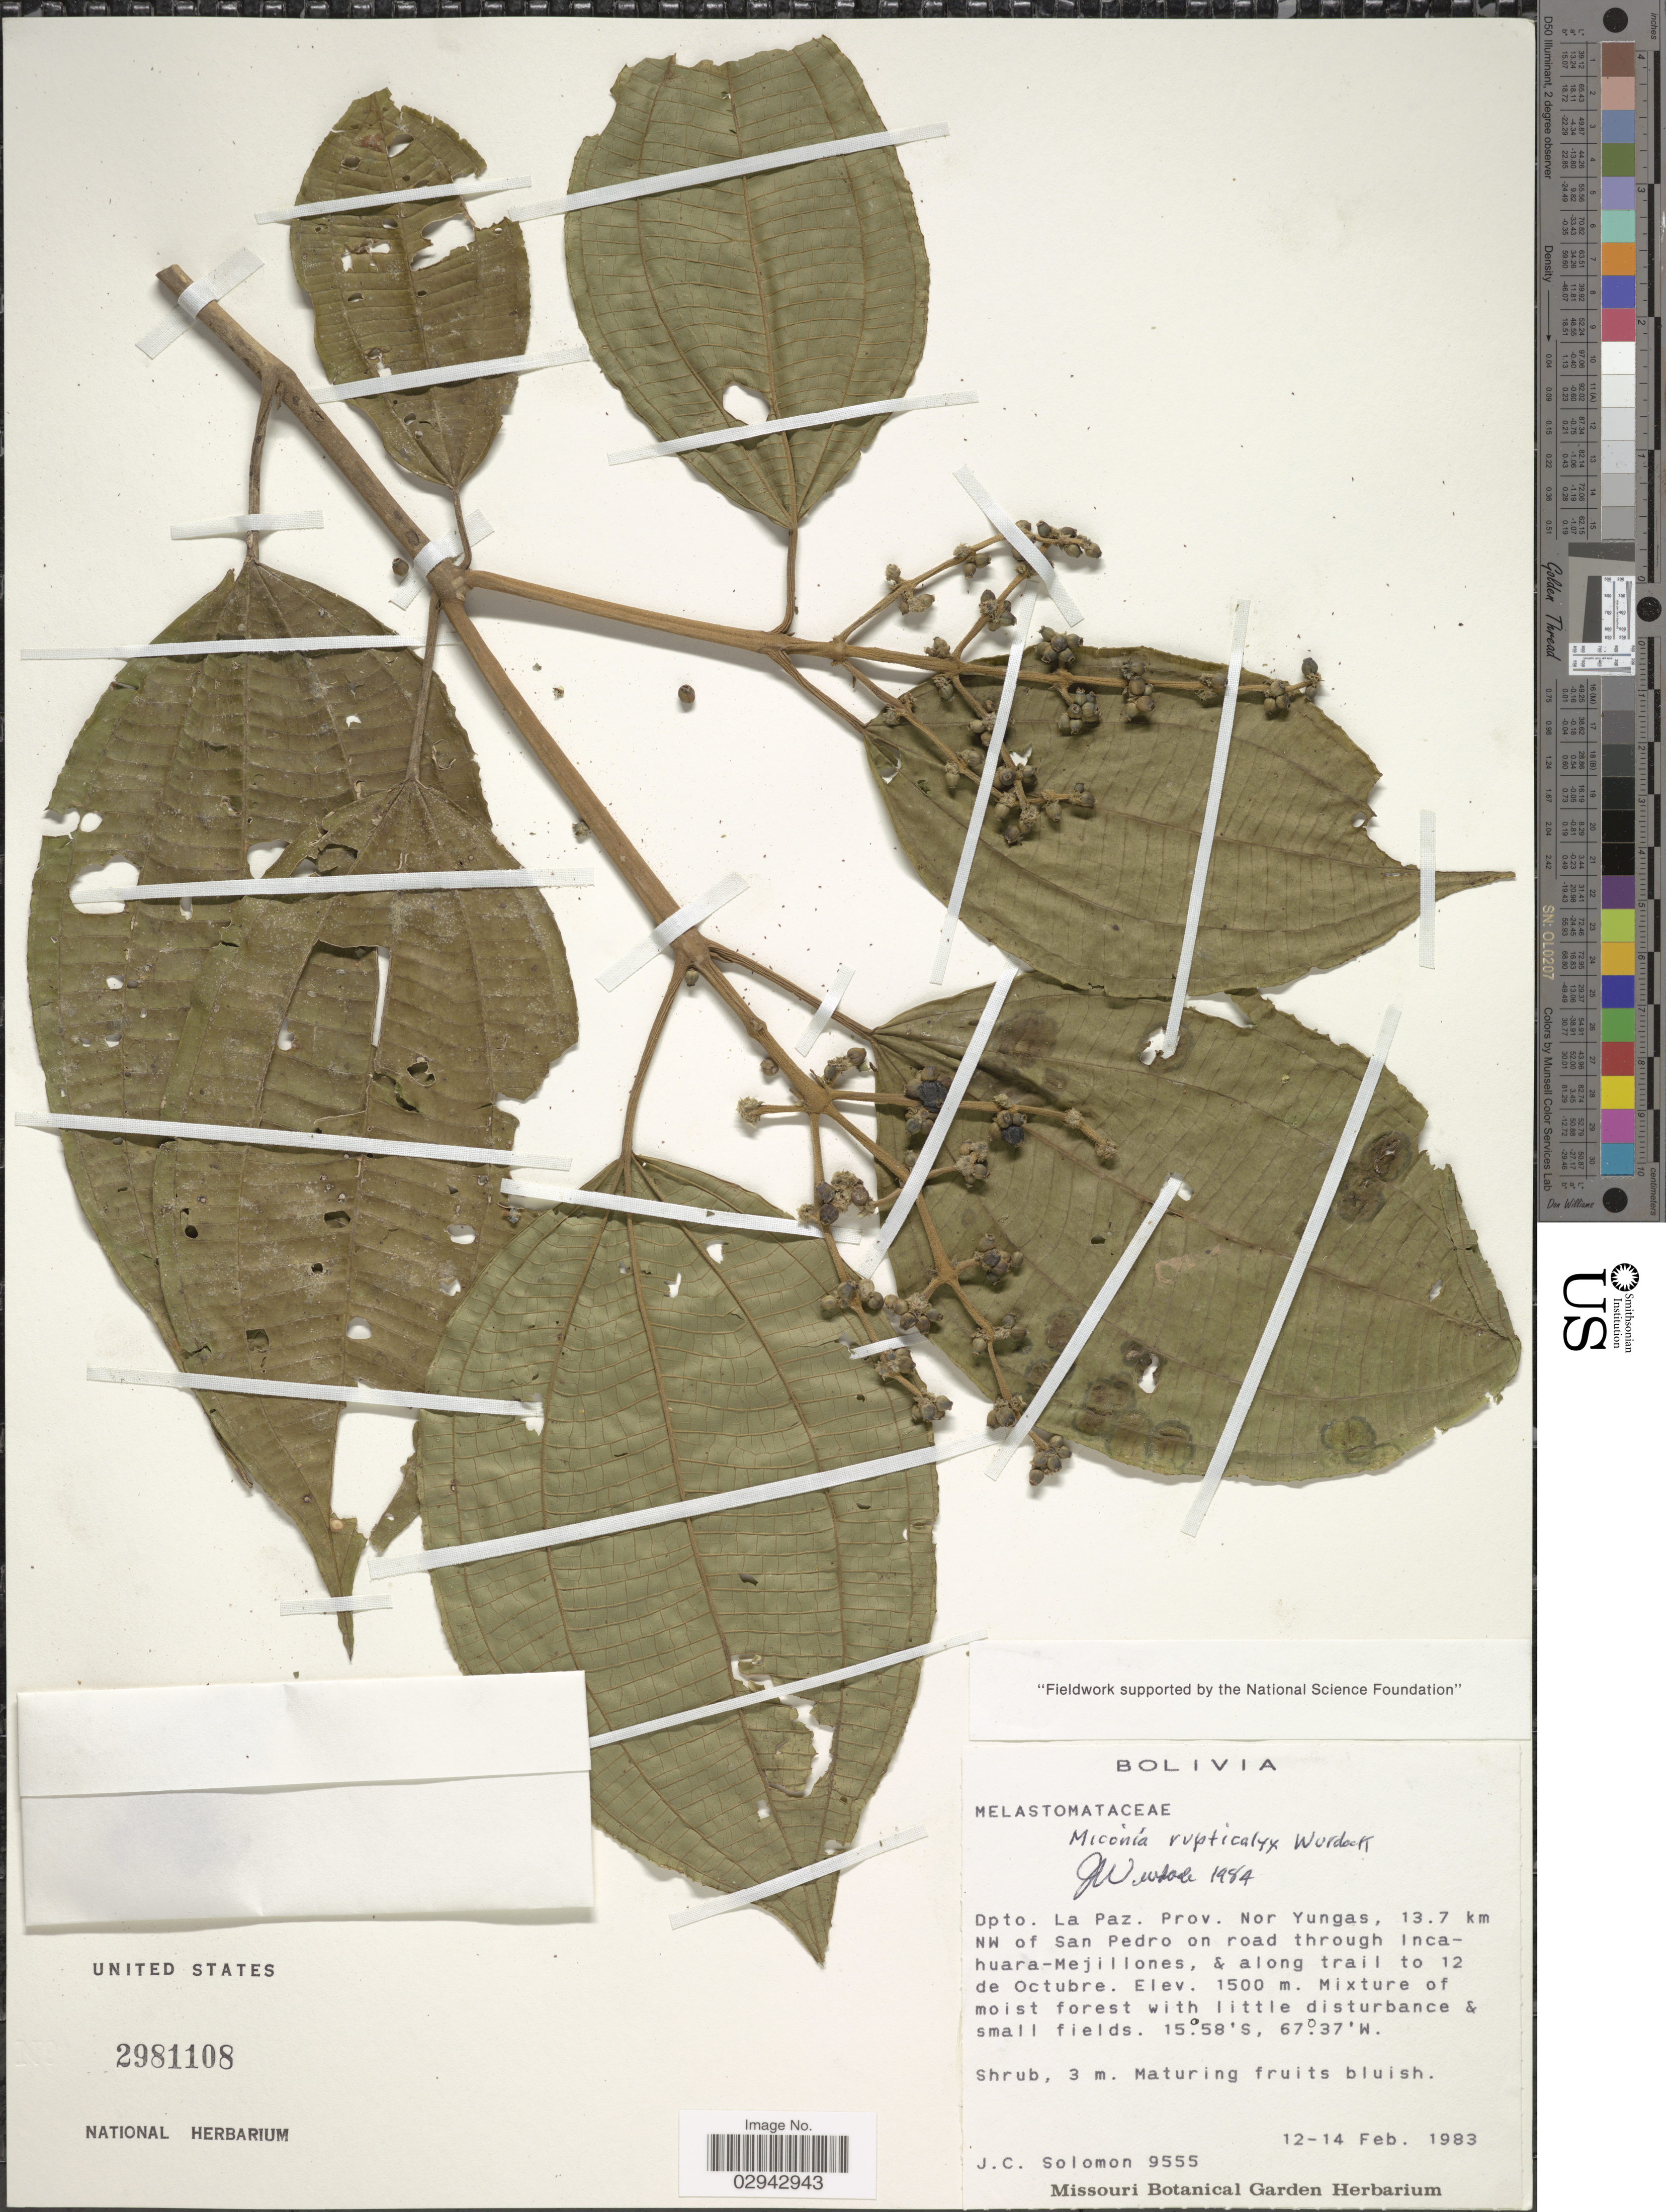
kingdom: Plantae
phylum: Tracheophyta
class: Magnoliopsida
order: Myrtales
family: Melastomataceae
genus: Miconia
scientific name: Miconia rupticalyx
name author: Wurdack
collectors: J. C. Solomon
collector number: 9555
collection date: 1983-02-12/1983-02-14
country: Bolivia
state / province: La Paz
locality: Dpto. La Paz. Prov. Nor Yungas, 13.7 km NW of San Pedro on road through Incahuara-Mejillones, & along trail to 12 de Octubre.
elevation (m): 1500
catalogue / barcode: US 2981108